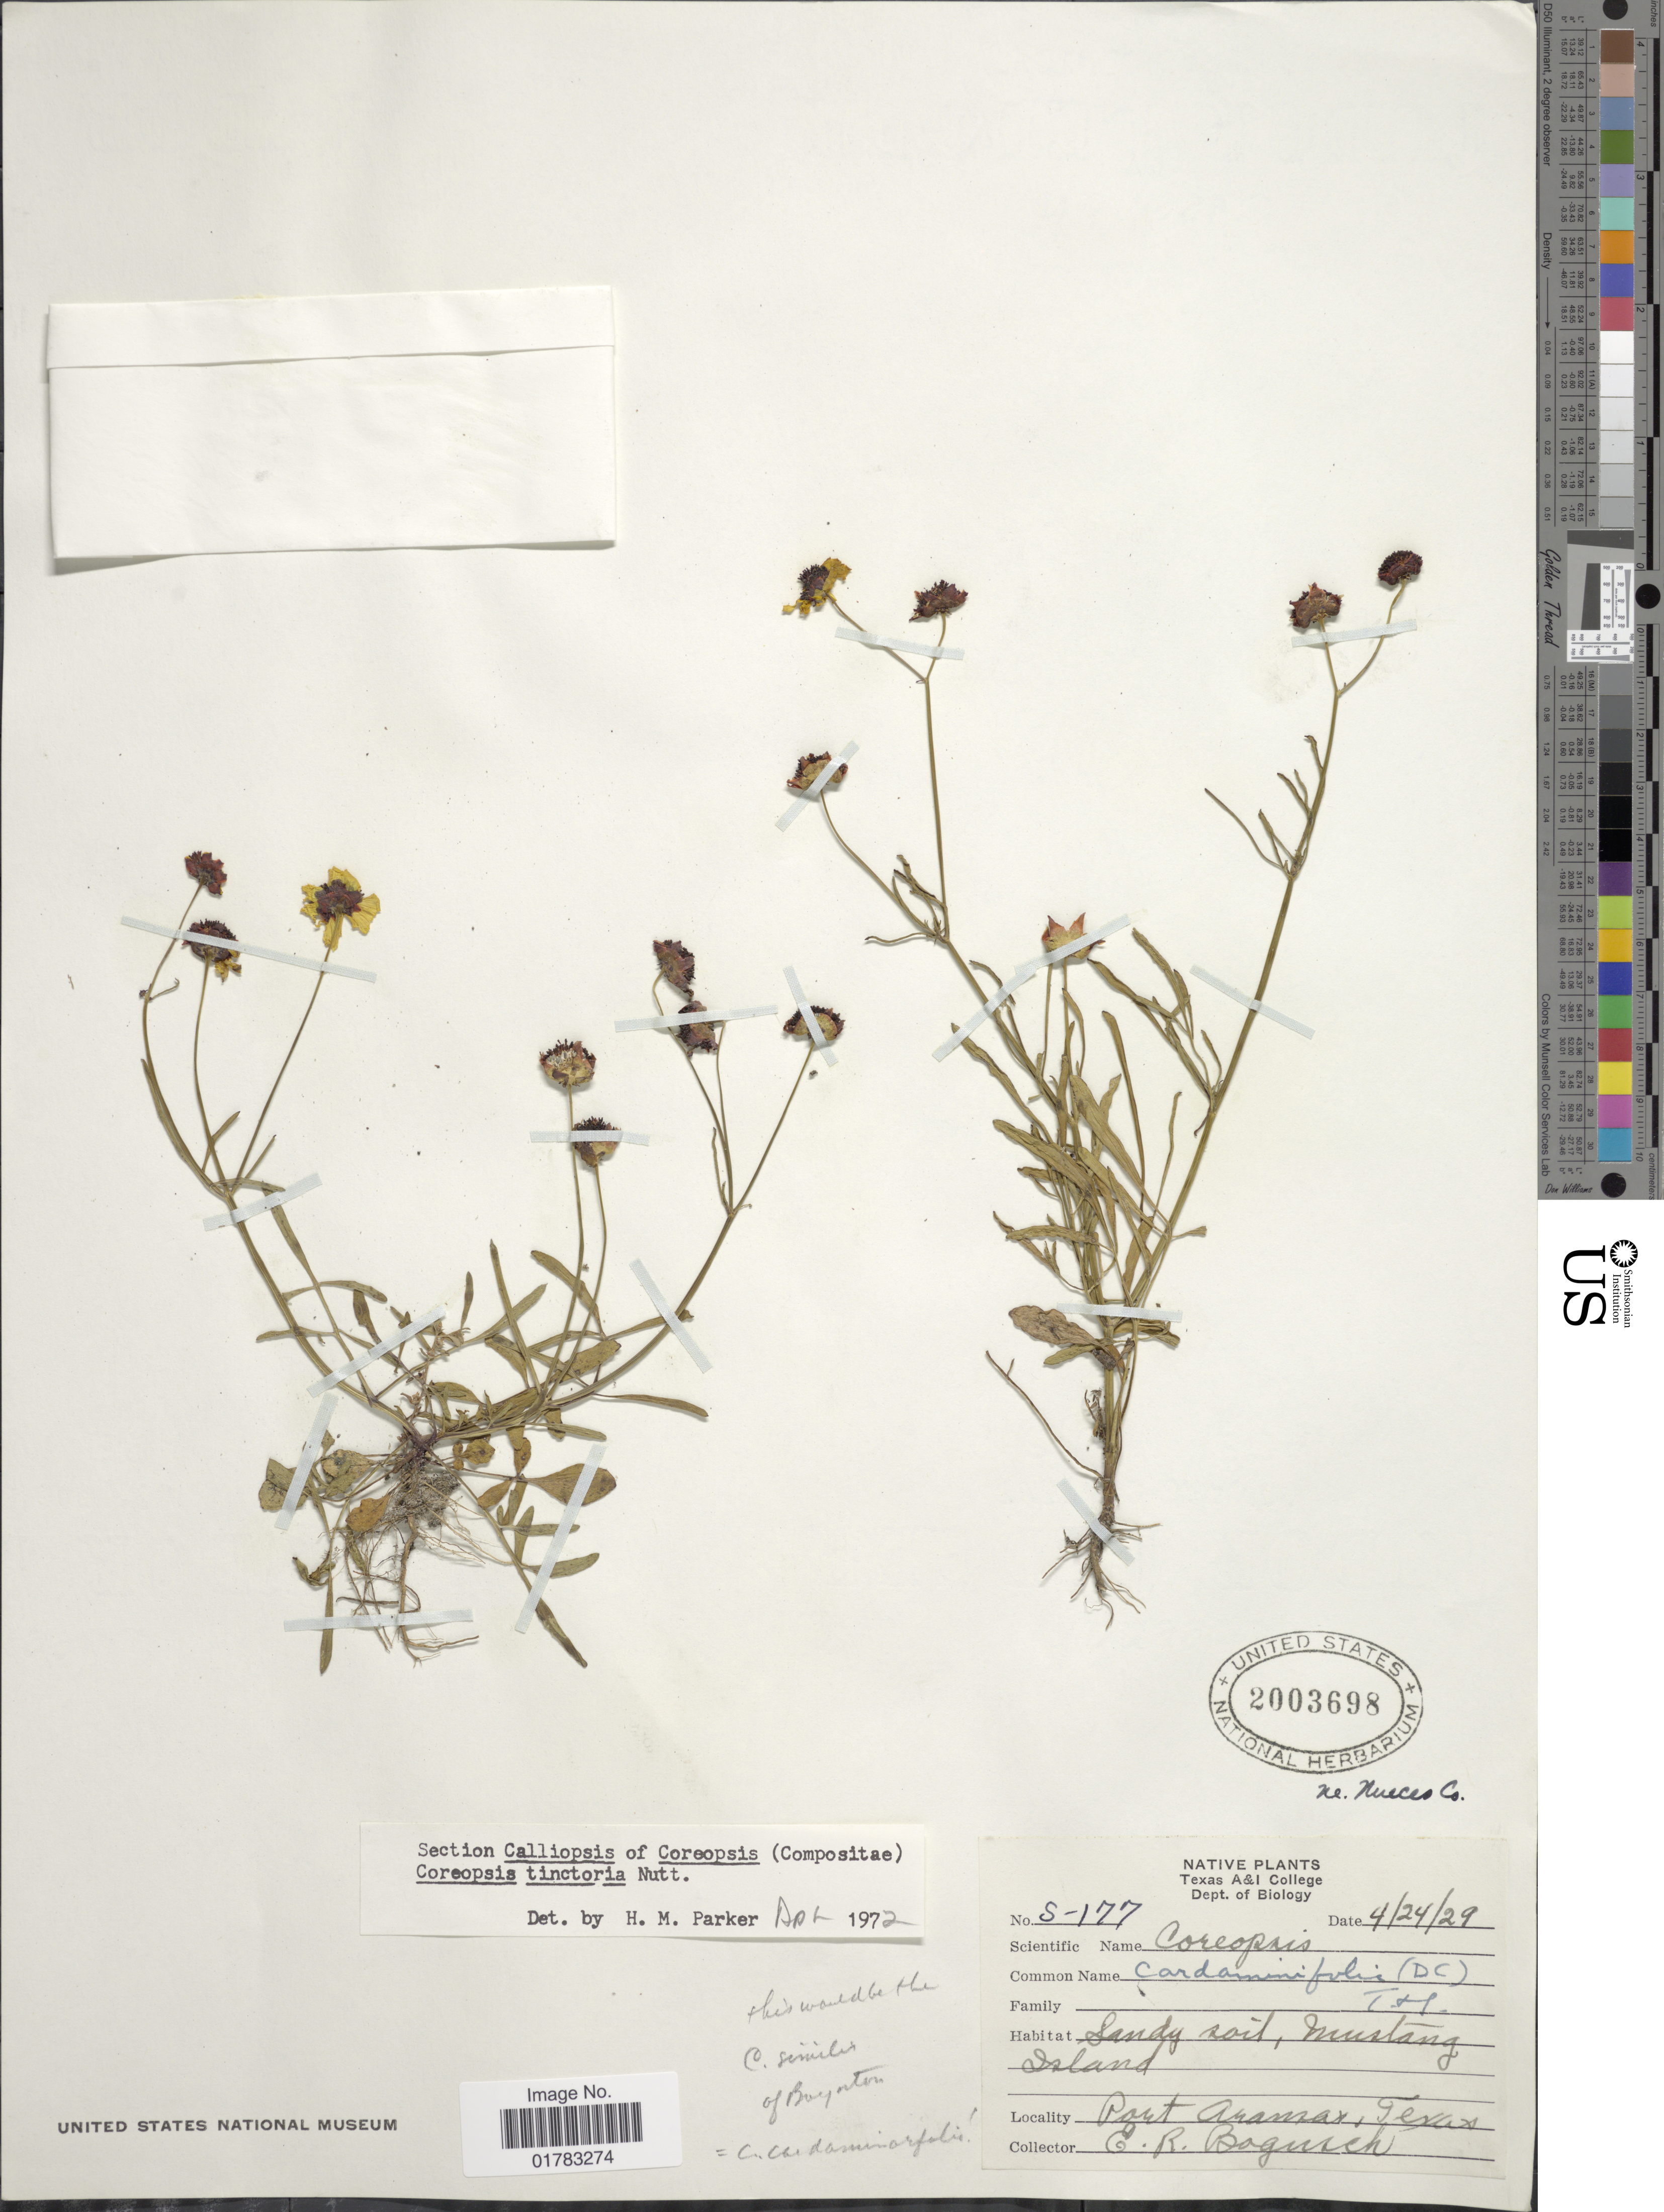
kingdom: Plantae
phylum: Tracheophyta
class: Magnoliopsida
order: Asterales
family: Asteraceae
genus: Coreopsis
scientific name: Coreopsis tinctoria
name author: Nutt.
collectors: E. Bogusch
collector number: S-177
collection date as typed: Transcribed d/m/y: 24/4/29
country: United States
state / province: Texas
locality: Mustang Island, Port Aransas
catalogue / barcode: US 2003698